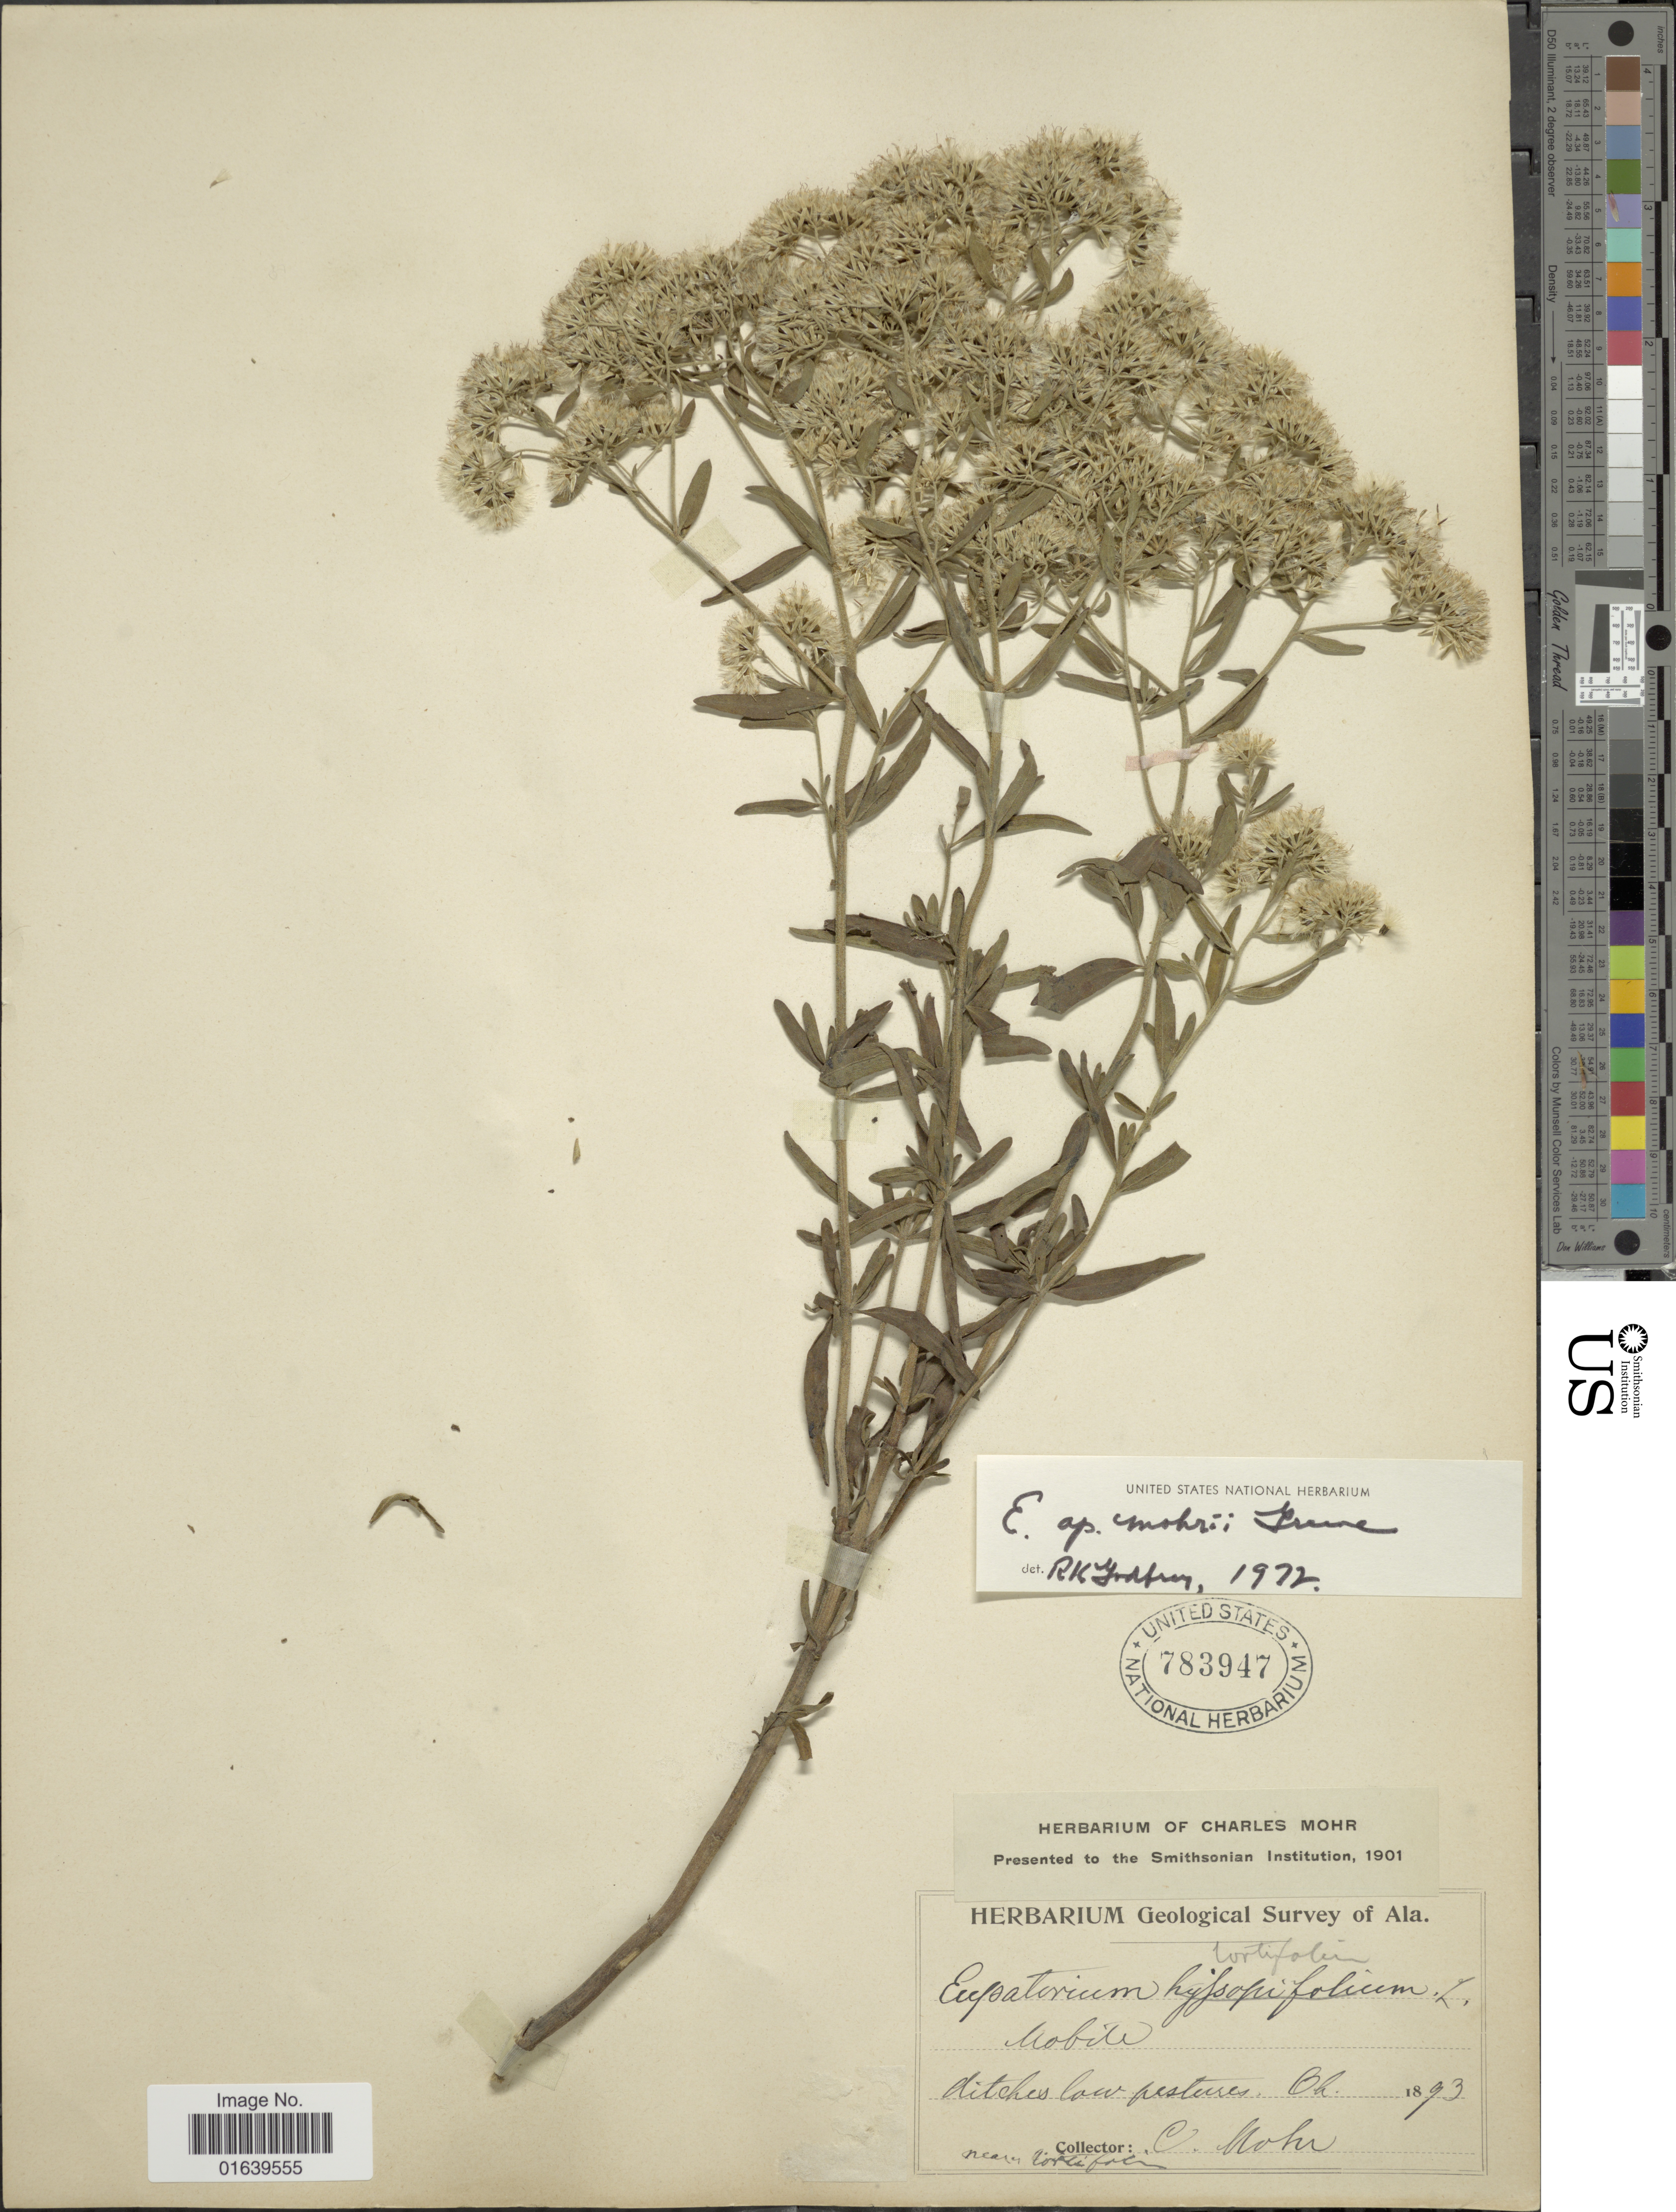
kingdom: Plantae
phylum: Tracheophyta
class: Magnoliopsida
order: Asterales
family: Asteraceae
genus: Eupatorium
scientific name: Eupatorium mohrii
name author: Greene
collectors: C. T. Mohr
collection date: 1893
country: United States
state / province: Ohio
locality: Ditches low pastures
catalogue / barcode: US 783947